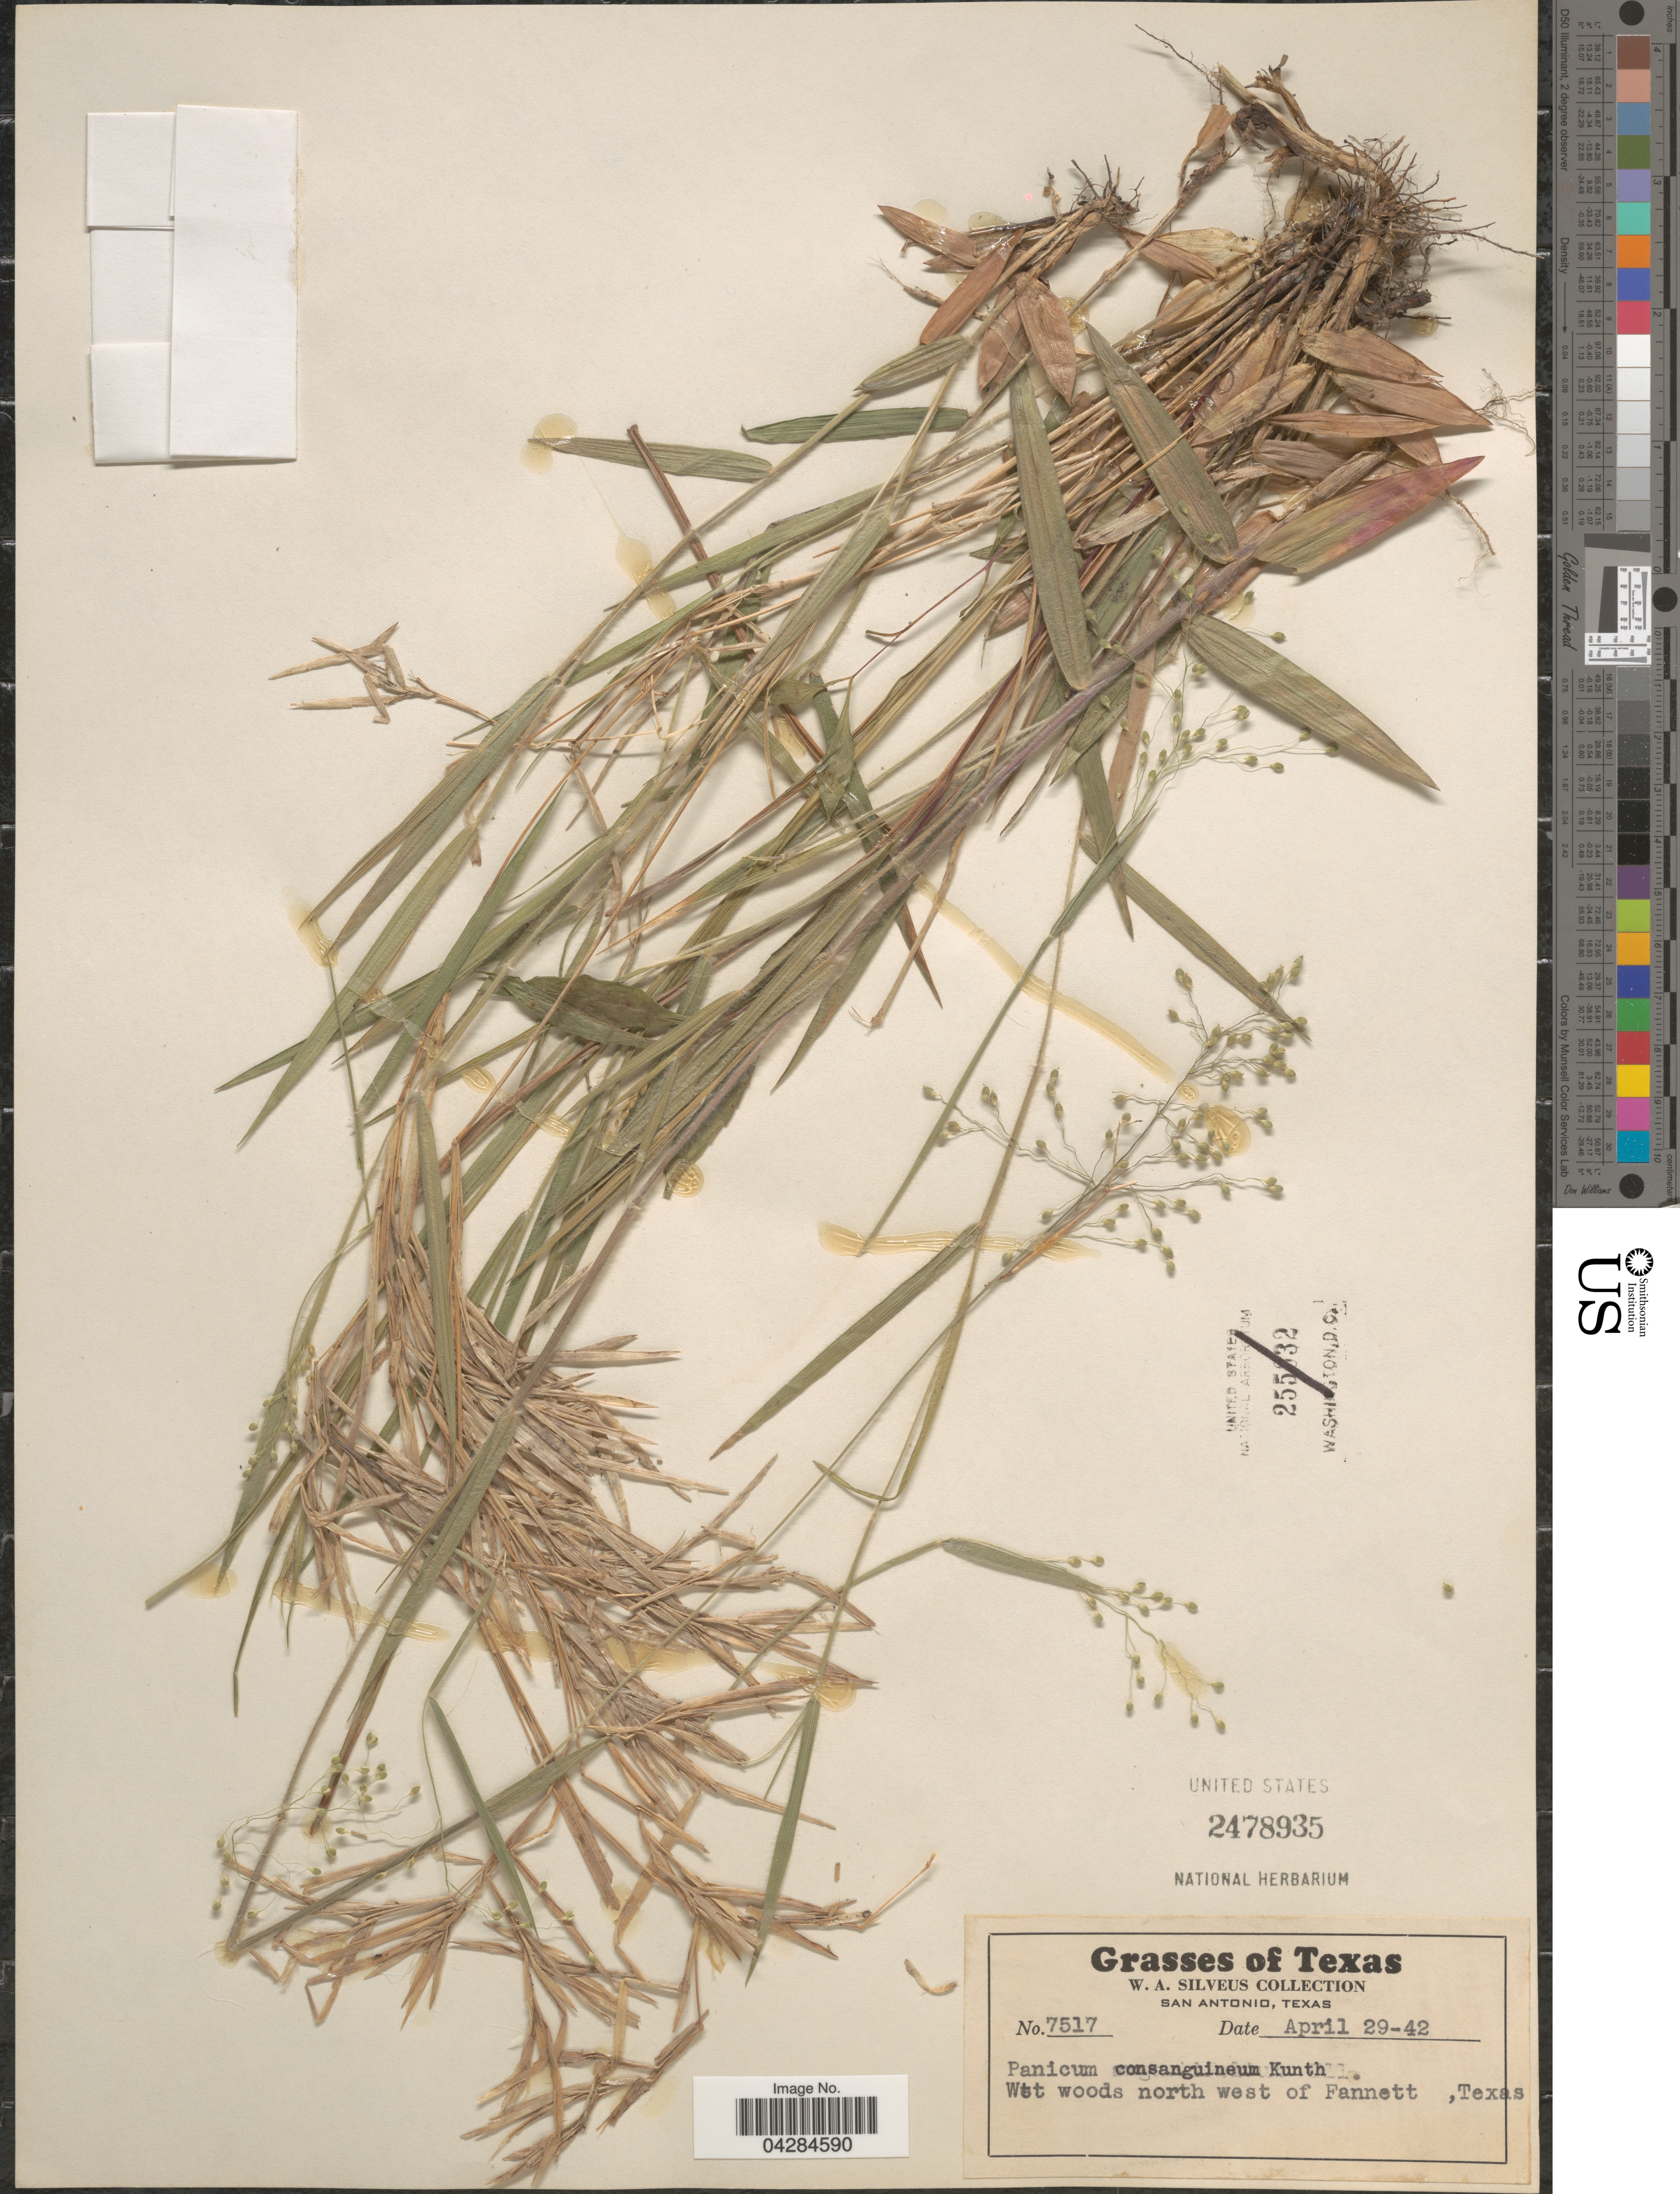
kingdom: Plantae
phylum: Tracheophyta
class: Liliopsida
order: Poales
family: Poaceae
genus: Dichanthelium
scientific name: Dichanthelium ovale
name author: (Elliott) Gould & C.A. Clark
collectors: W. Silveus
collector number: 7517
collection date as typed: Transcribed d/m/y: 29/4/42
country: United States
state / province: Texas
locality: Wet woods north west of Fannett.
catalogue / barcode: US 2478935